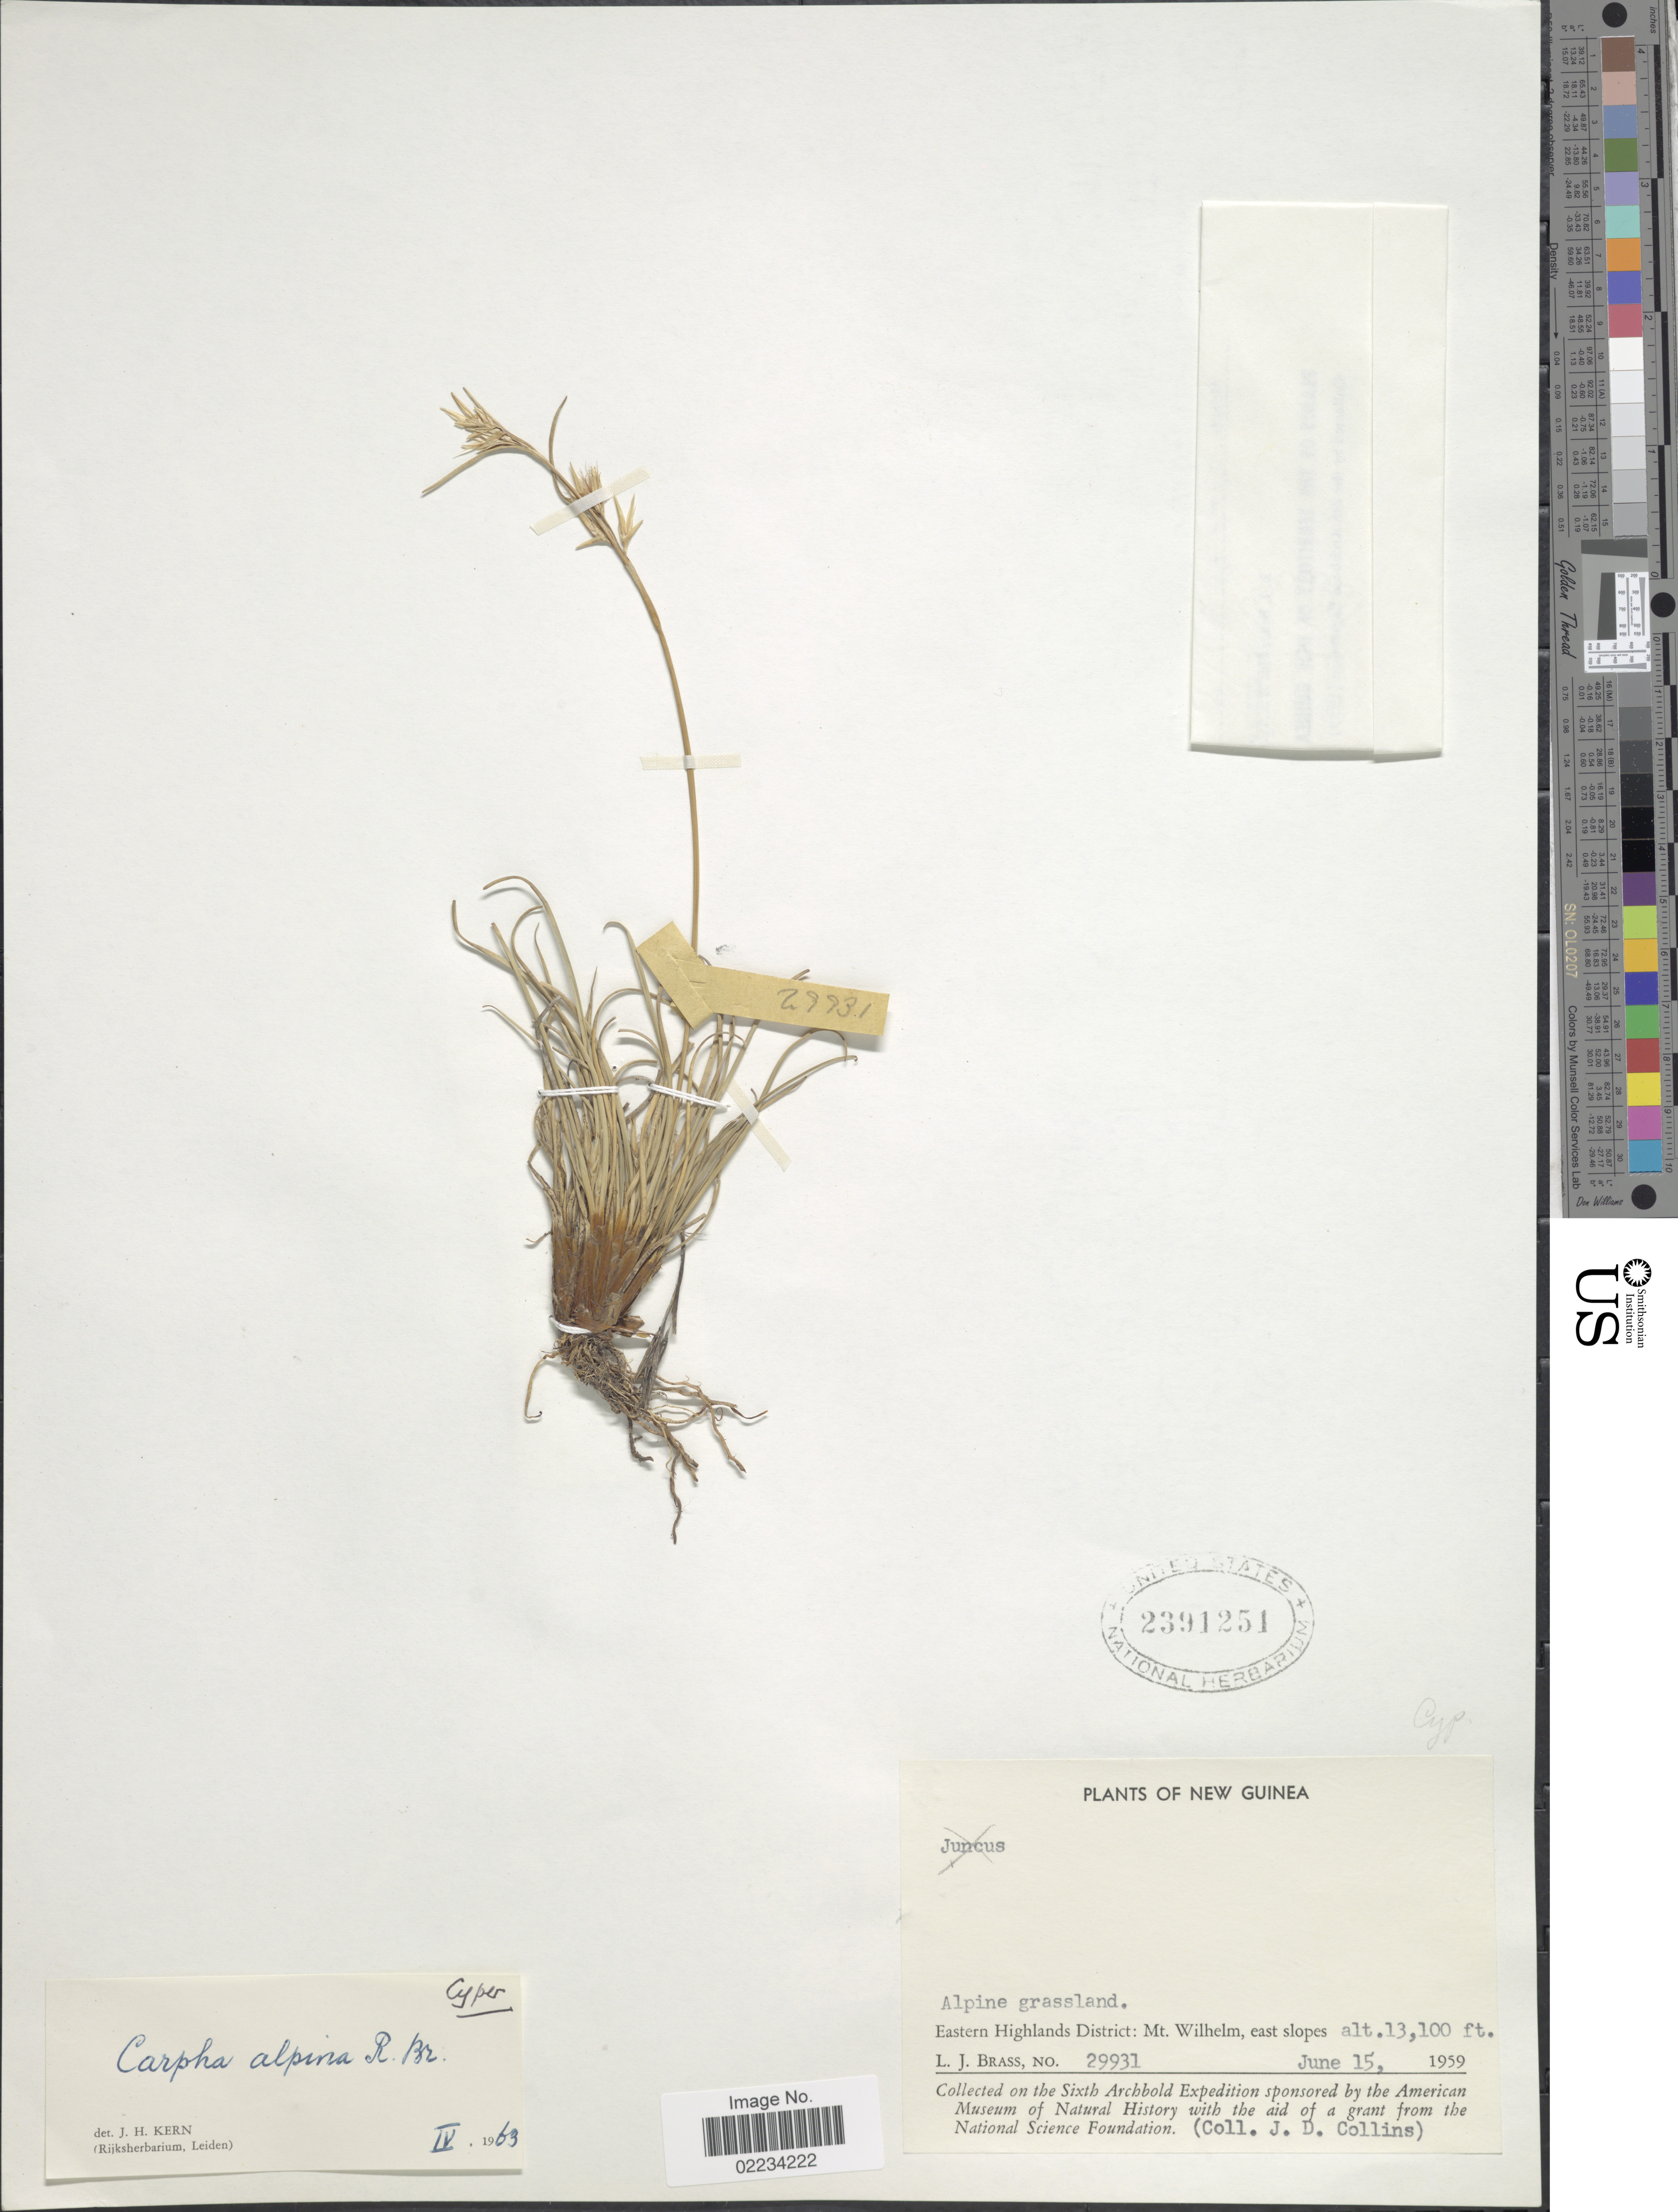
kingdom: Plantae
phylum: Tracheophyta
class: Liliopsida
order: Poales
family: Cyperaceae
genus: Carpha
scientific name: Carpha alpina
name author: R. Br.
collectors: L. J. Brass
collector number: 29931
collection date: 1959-06-15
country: Papua New Guinea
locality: New Guinea, Alpine grassland, Eastern Highlands District: Mt Wilhelm, east slopes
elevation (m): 3993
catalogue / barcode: US 2391251